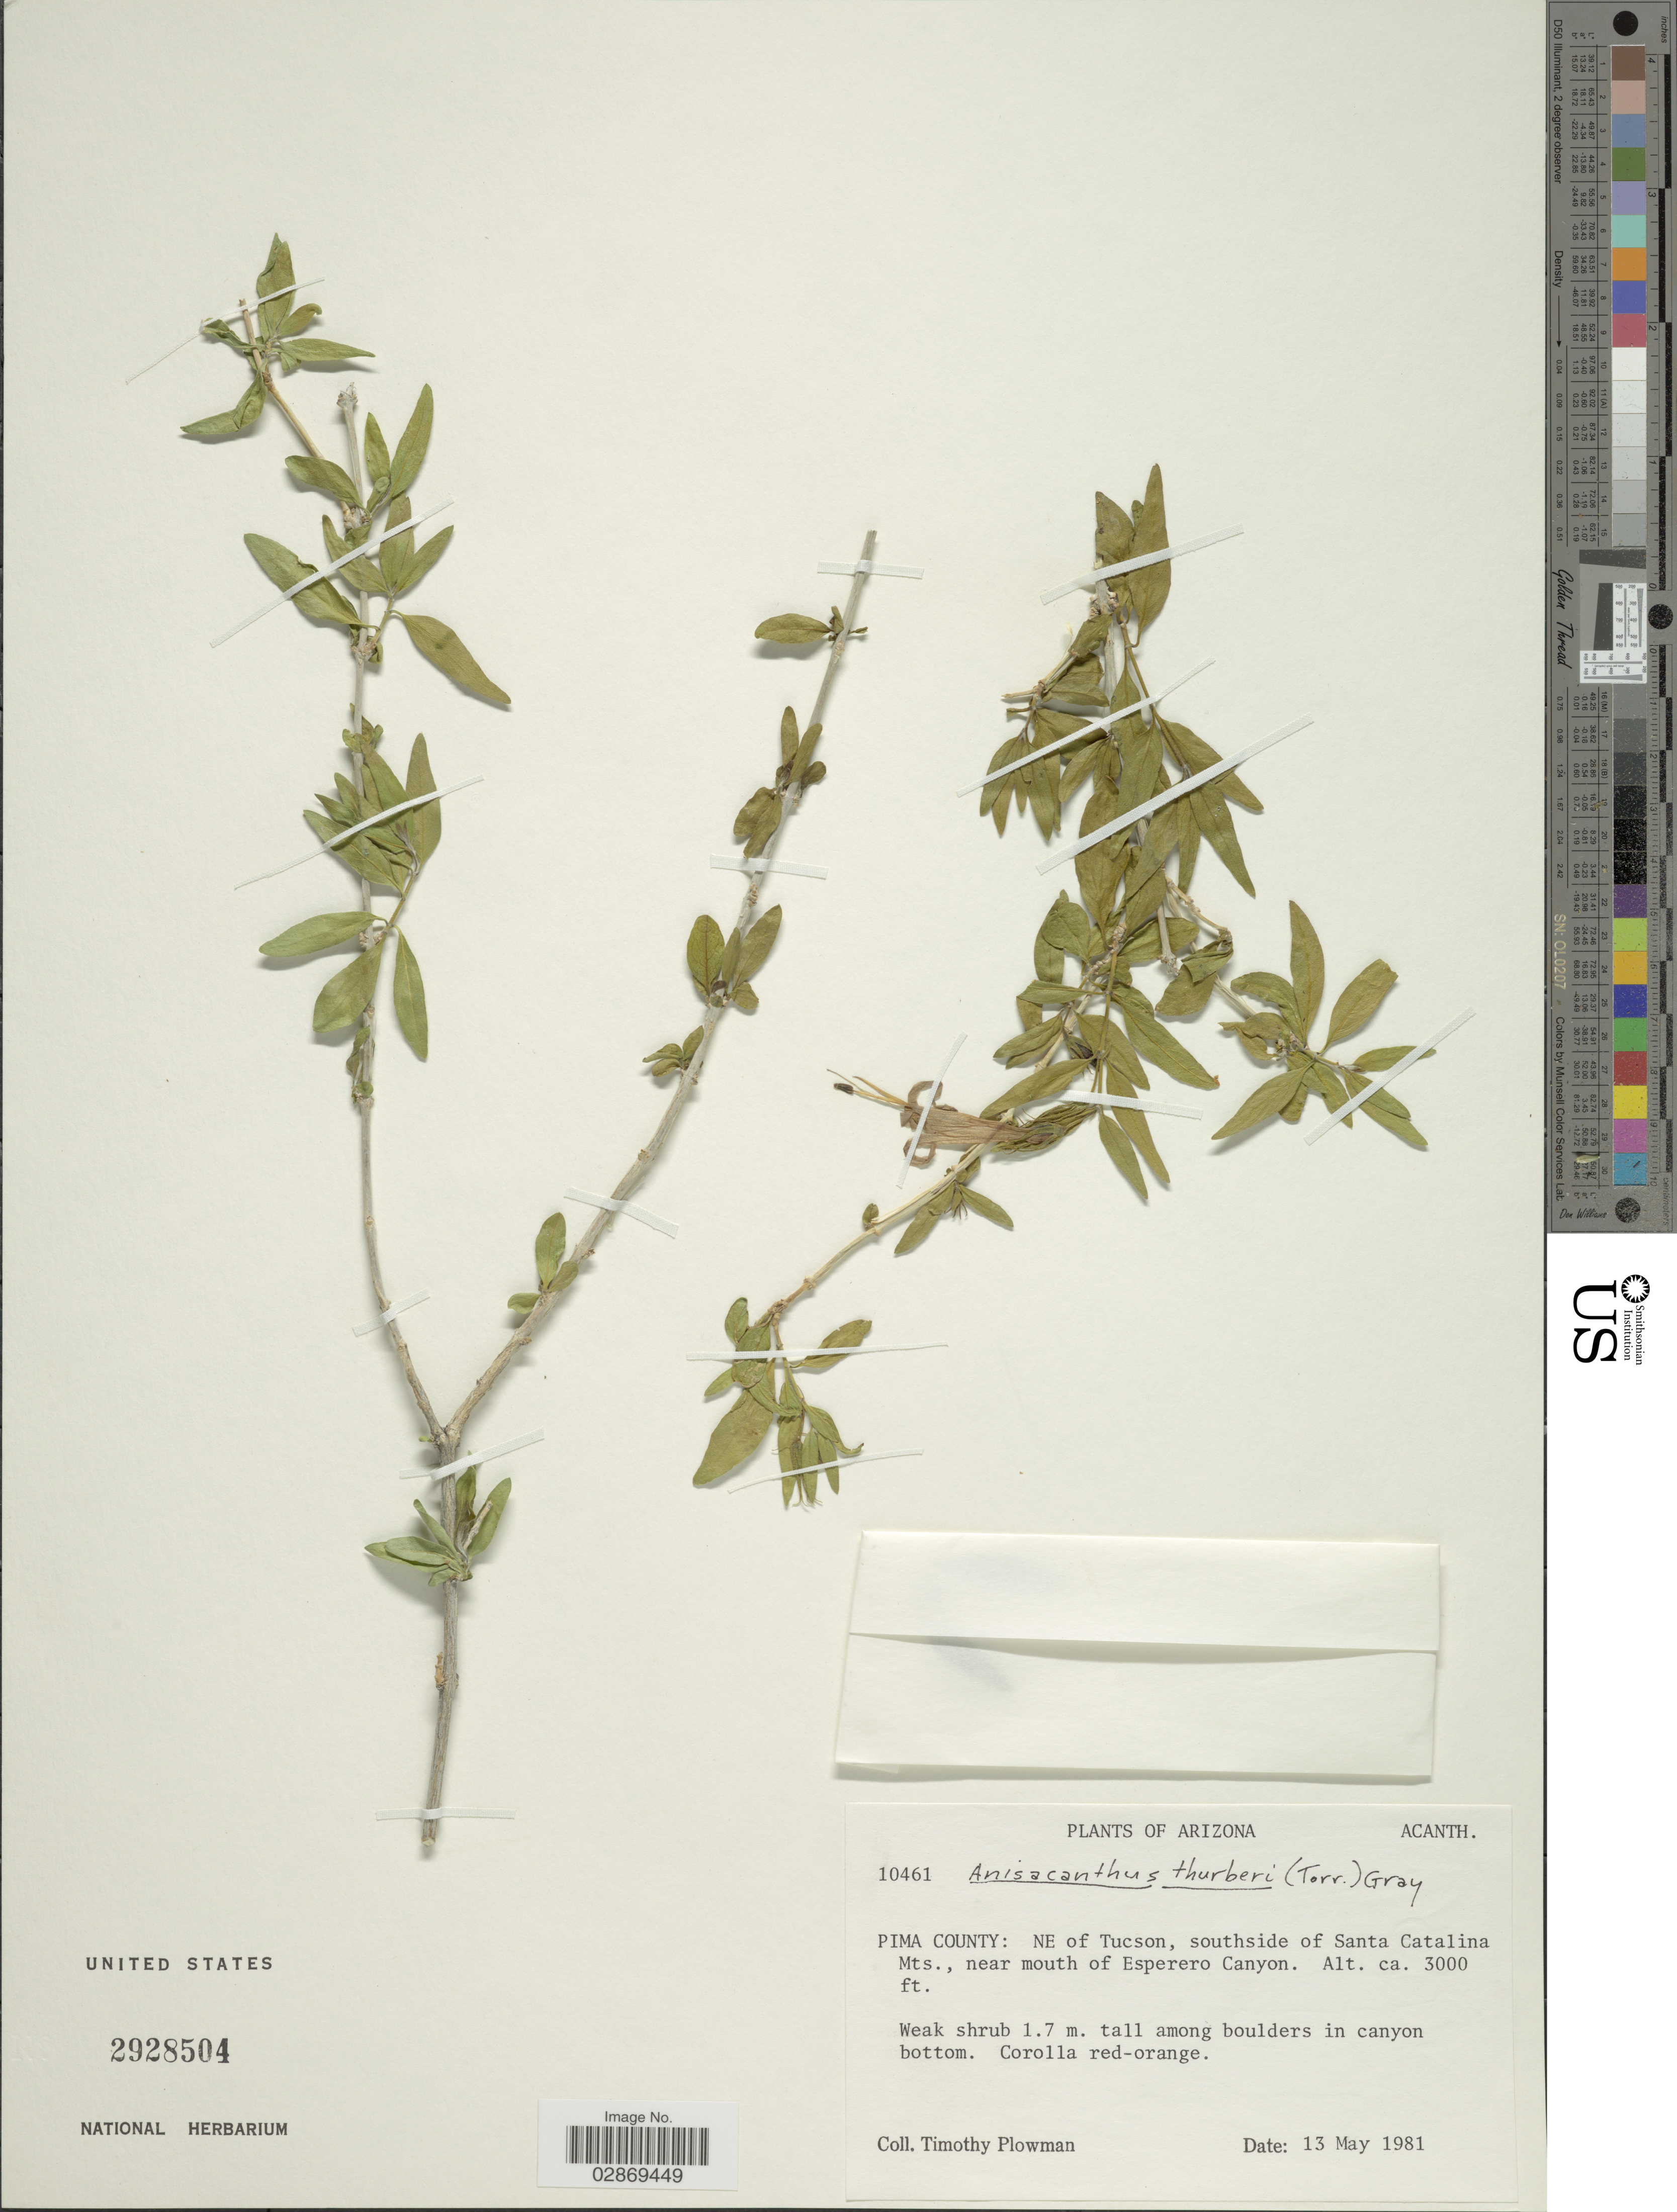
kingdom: Plantae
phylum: Tracheophyta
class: Magnoliopsida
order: Lamiales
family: Acanthaceae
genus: Anisacanthus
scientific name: Anisacanthus thurberi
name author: (Torr.) A. Gray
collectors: T. Plowman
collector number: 10461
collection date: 1981-05-13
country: United States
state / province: Arizona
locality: Pima County: NE of Tucson, southside of Santa Catalina Mts., near mouth of Esperero Canyon.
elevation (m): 914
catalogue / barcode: US 2928504